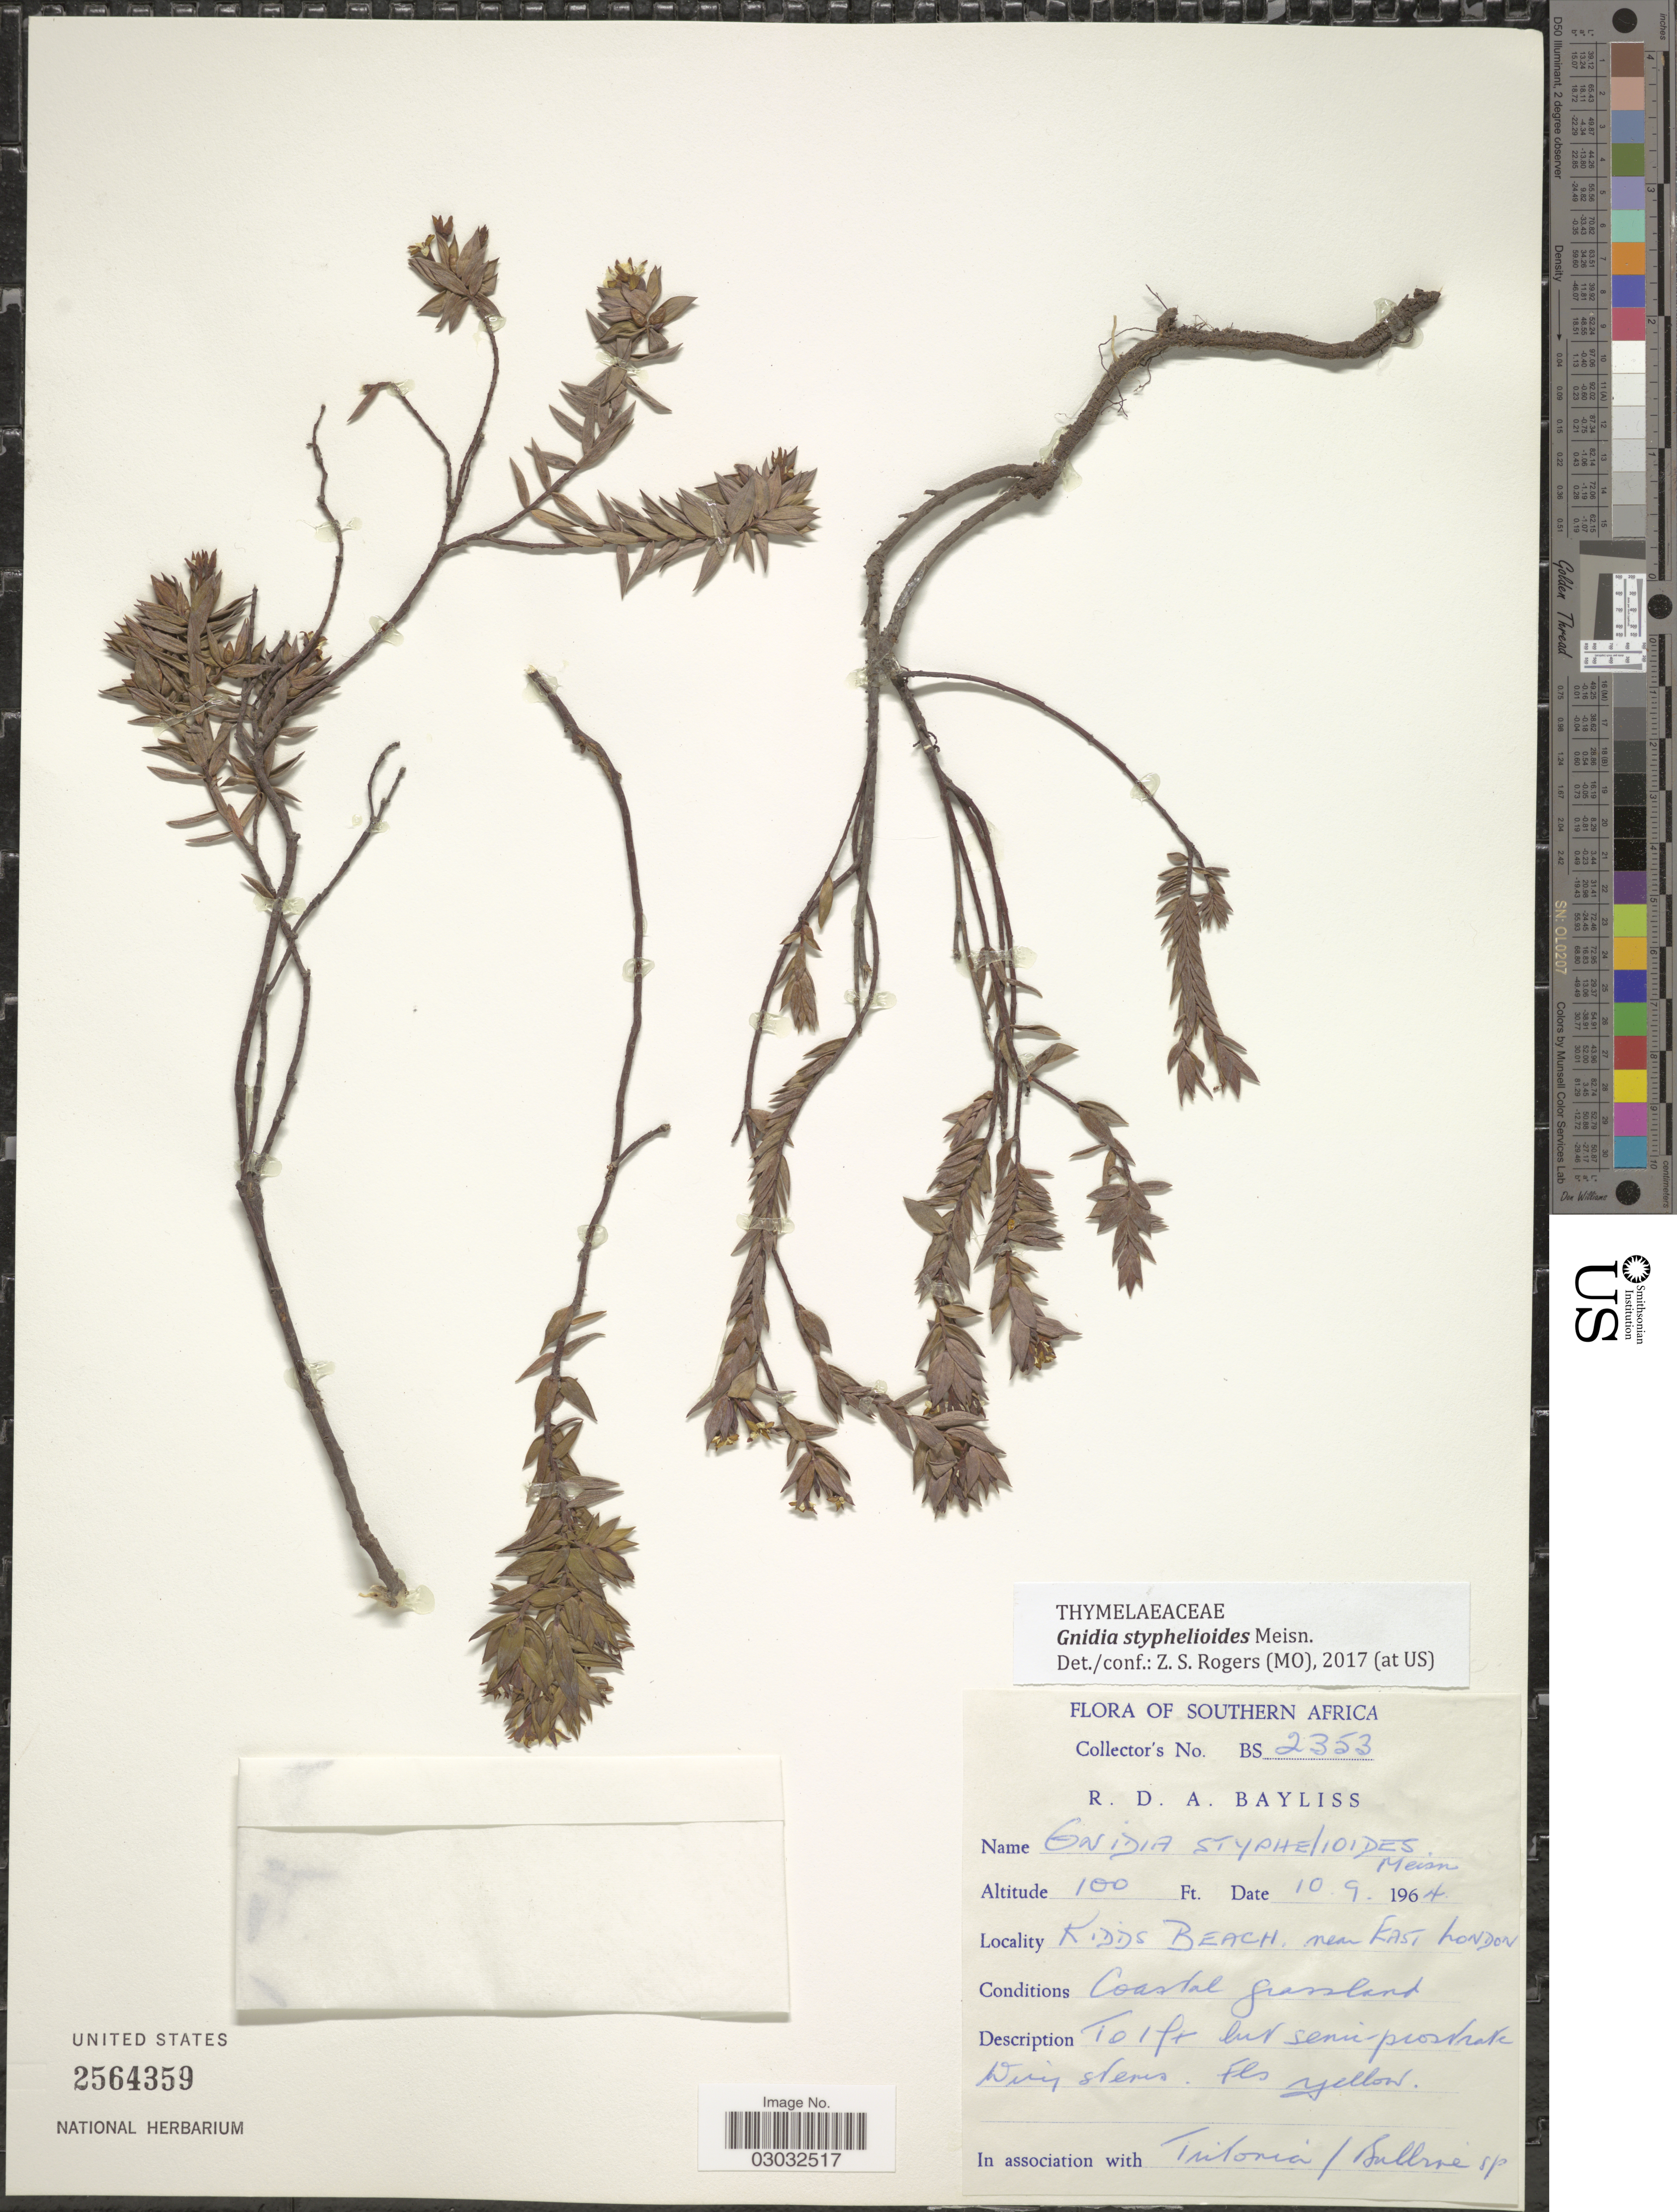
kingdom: Plantae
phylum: Tracheophyta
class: Magnoliopsida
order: Malvales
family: Thymelaeaceae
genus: Gnidia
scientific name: Gnidia styphelioides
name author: Meisn.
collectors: R. Bayliss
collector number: BS2353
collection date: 1964-09-10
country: South Africa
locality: Southern Africa. Kidds Beach, near East London.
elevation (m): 30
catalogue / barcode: US 2564359